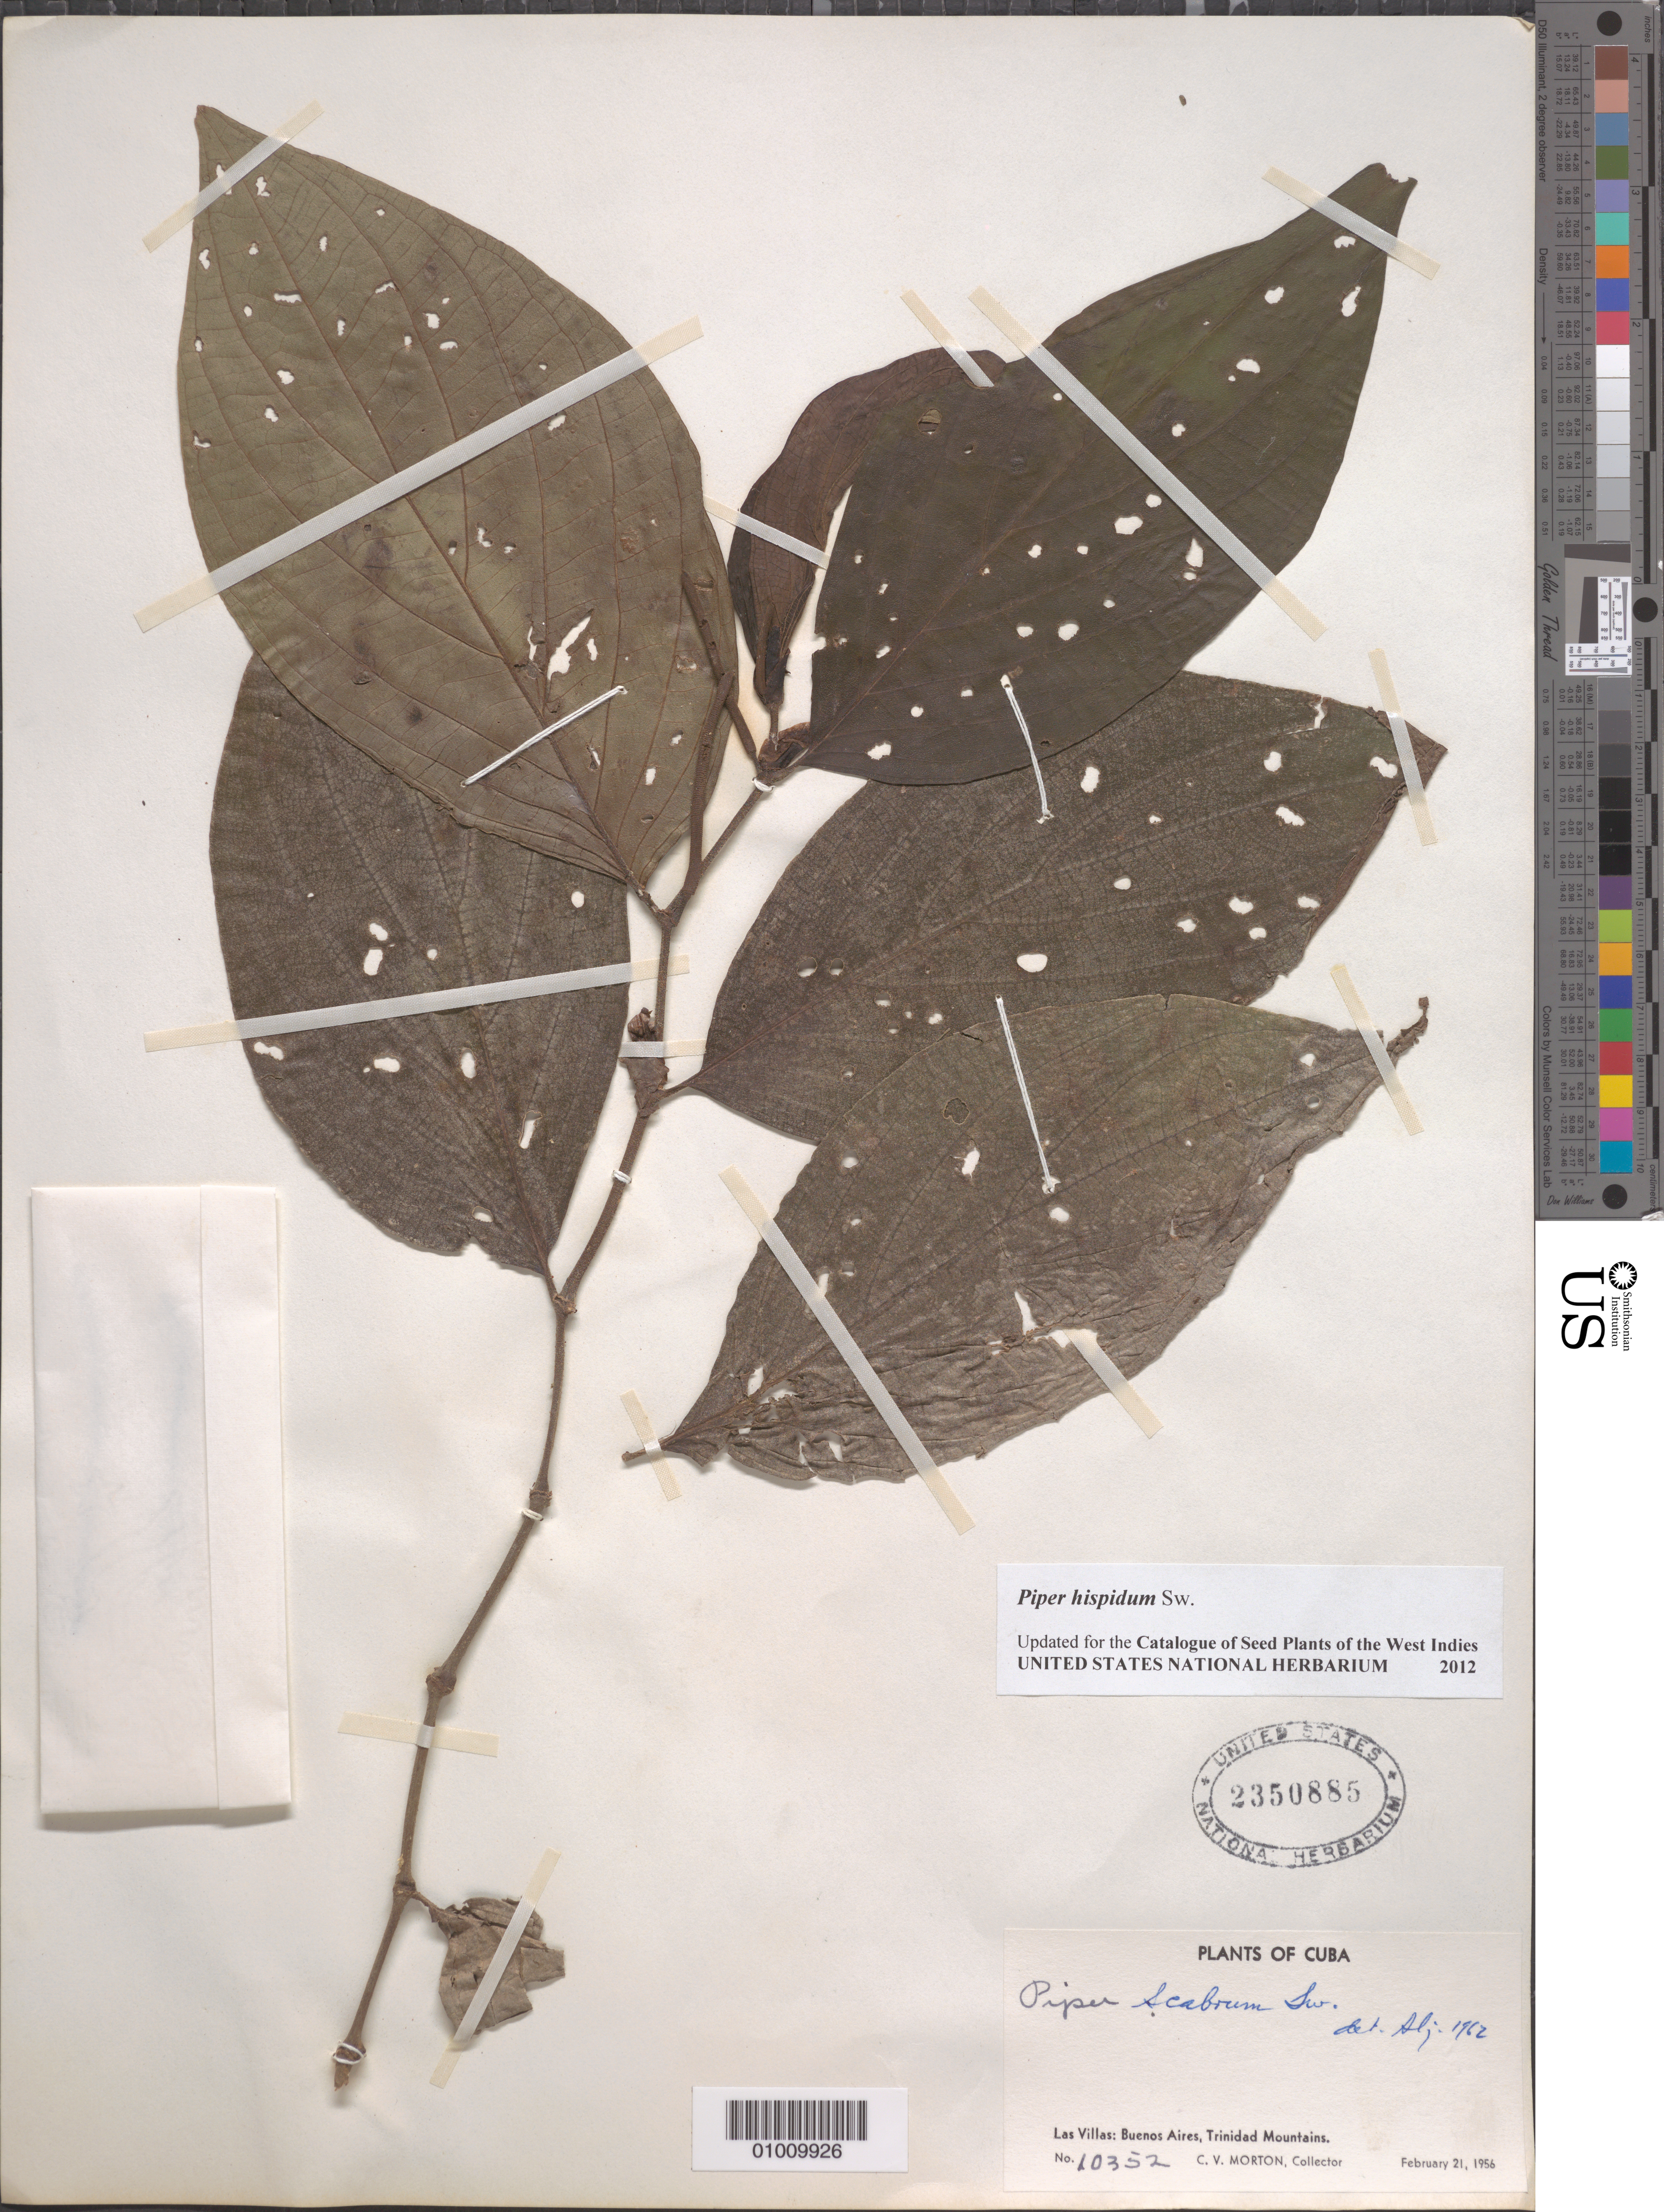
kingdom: Plantae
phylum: Tracheophyta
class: Magnoliopsida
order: Piperales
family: Piperaceae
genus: Piper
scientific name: Piper scabrum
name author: Sw.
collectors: C. V. Morton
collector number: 10352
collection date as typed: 21 Feb 1956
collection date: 1956-02-21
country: Cuba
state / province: Las Villas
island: Cuba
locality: Las Villas: Buenos Aires, Trinidad Mountains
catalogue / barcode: US 2350885